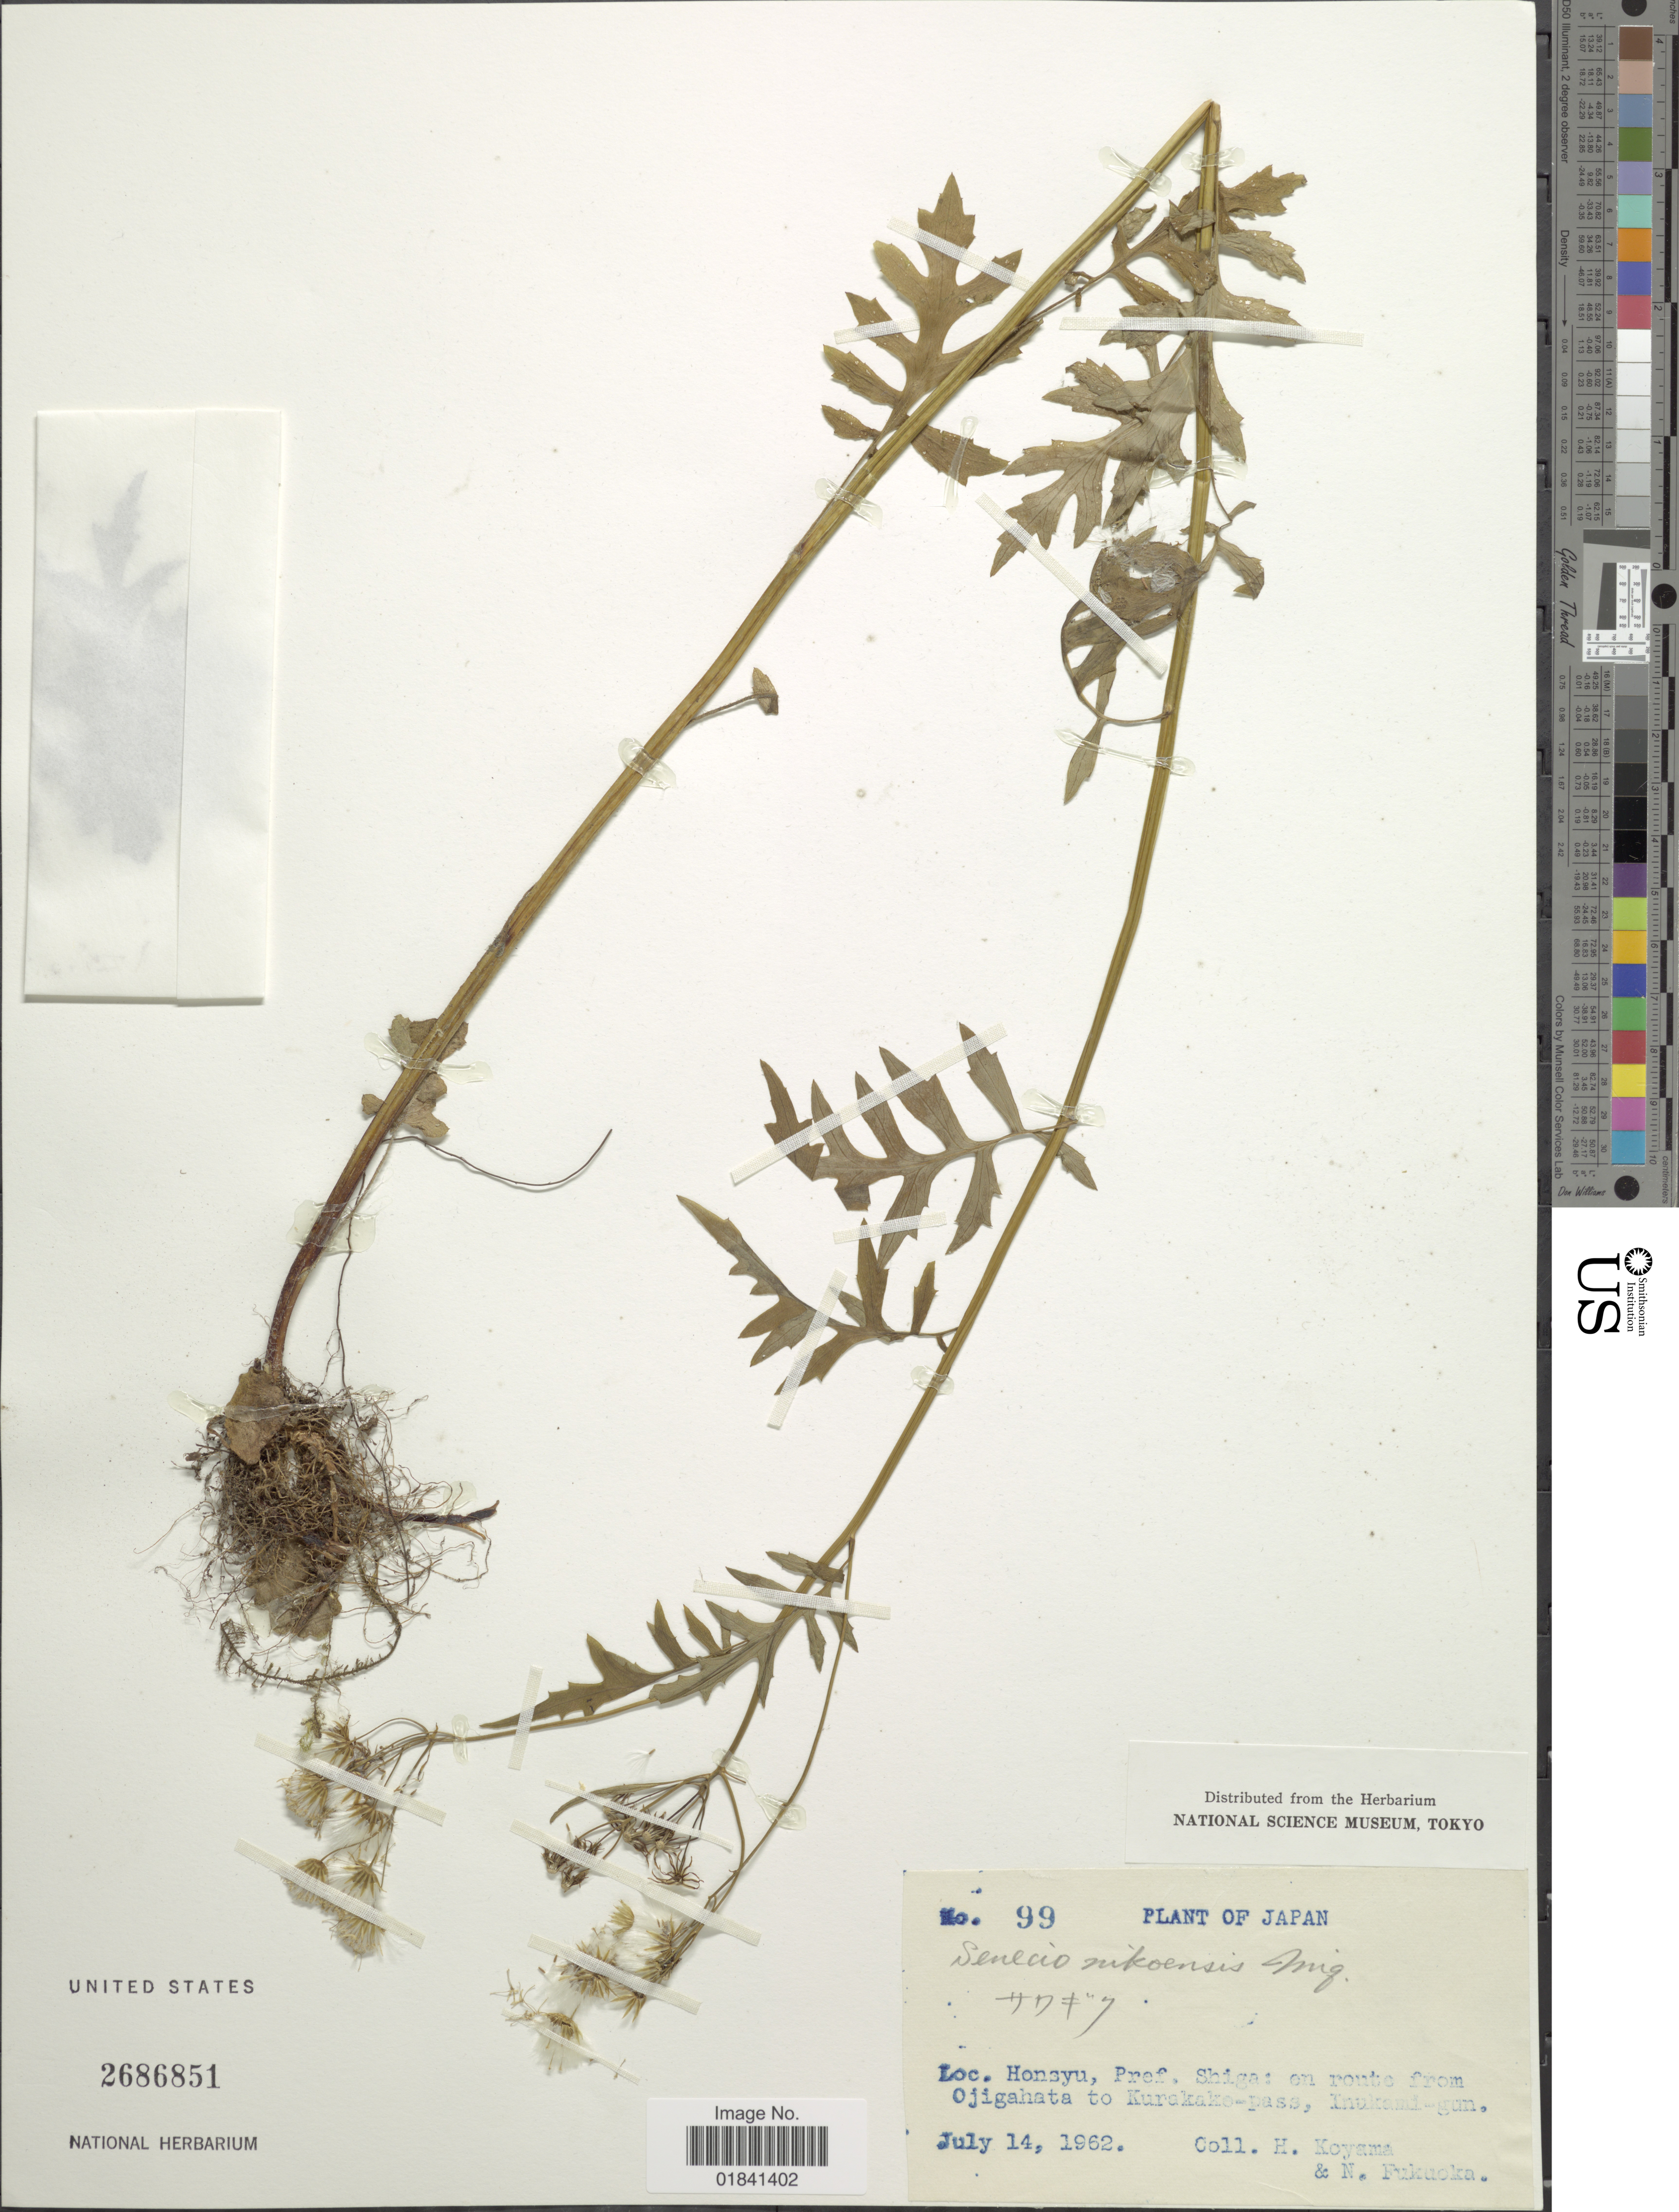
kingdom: Plantae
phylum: Tracheophyta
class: Magnoliopsida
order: Asterales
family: Asteraceae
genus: Senecio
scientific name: Senecio nikoensis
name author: Miq.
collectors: H. Koyama & N. Fukuoka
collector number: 99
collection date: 1962-07-14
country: Japan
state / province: Siga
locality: Honshu, Pref. Shiga: on route from Ojigahata to Kurakake-pass, Inukami-gun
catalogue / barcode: US 2686851